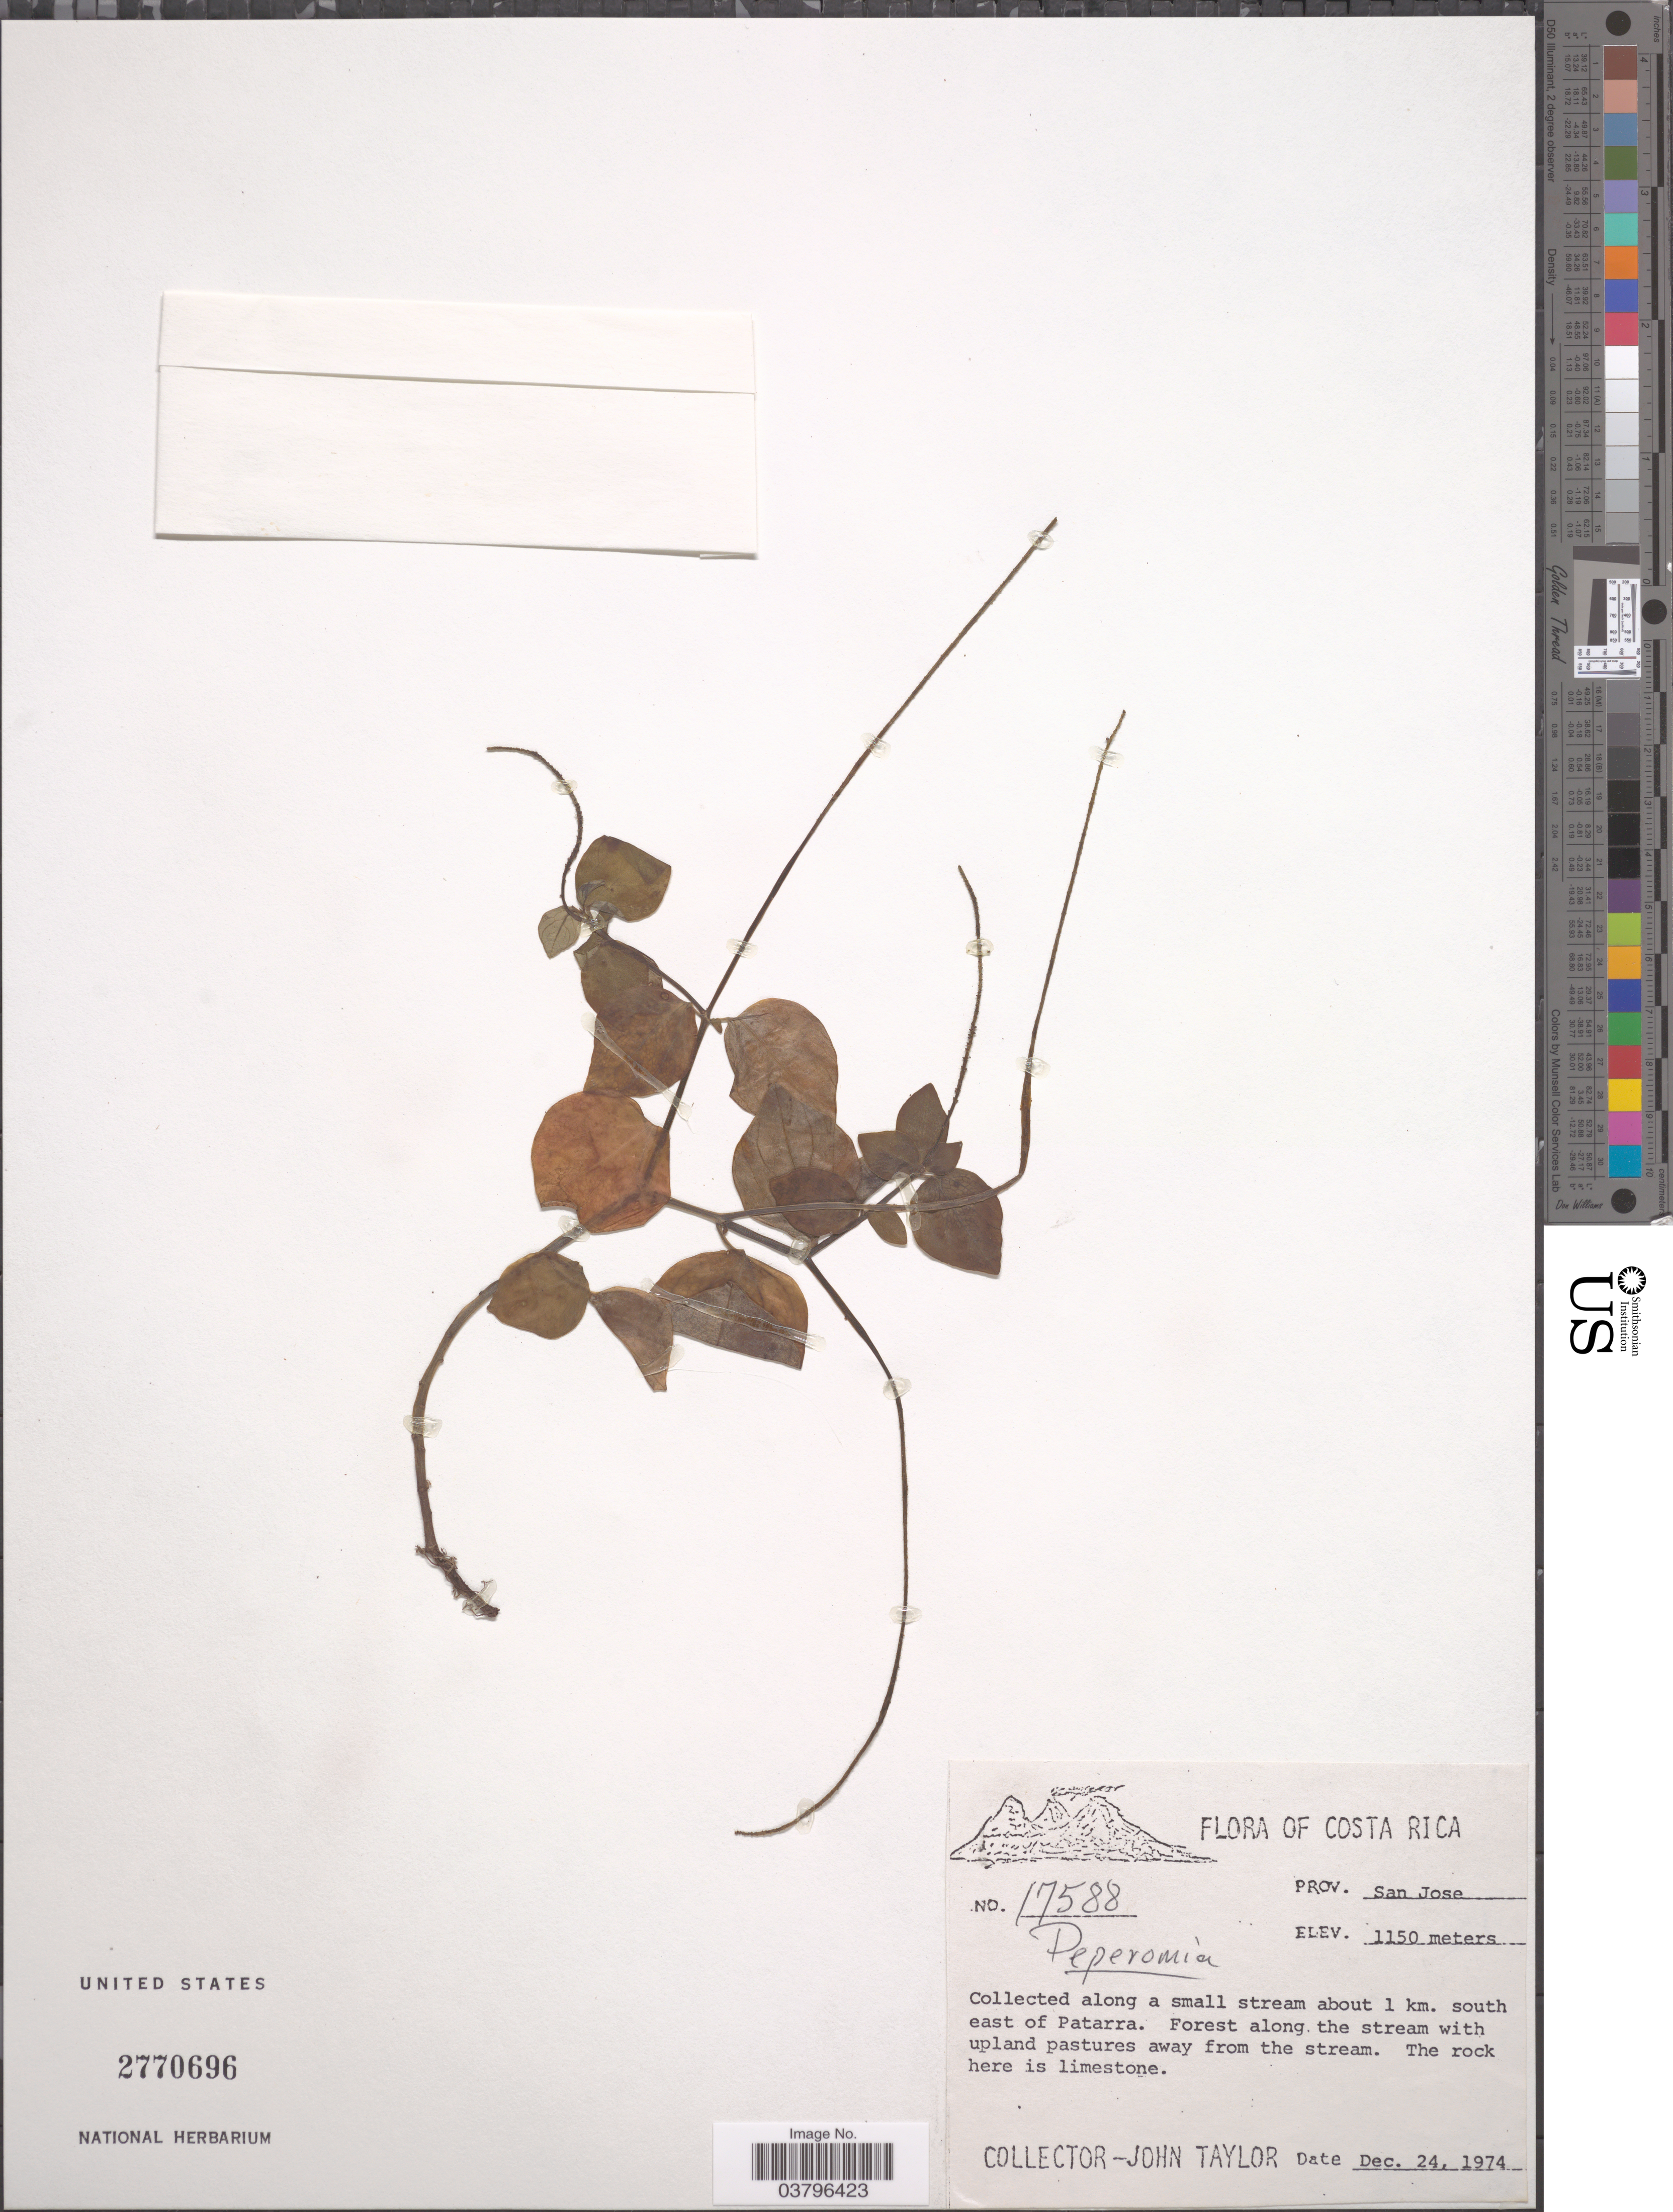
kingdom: Plantae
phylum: Tracheophyta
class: Magnoliopsida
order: Piperales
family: Piperaceae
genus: Peperomia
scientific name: Peperomia sancarlosiana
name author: C. DC.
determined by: Jiménez, José Estaban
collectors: J. Taylor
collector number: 17588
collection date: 1974-12-24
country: Costa Rica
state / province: San José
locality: Along a small stream about 1 km. south east of Patarra.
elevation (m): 1150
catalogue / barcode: US 2770696